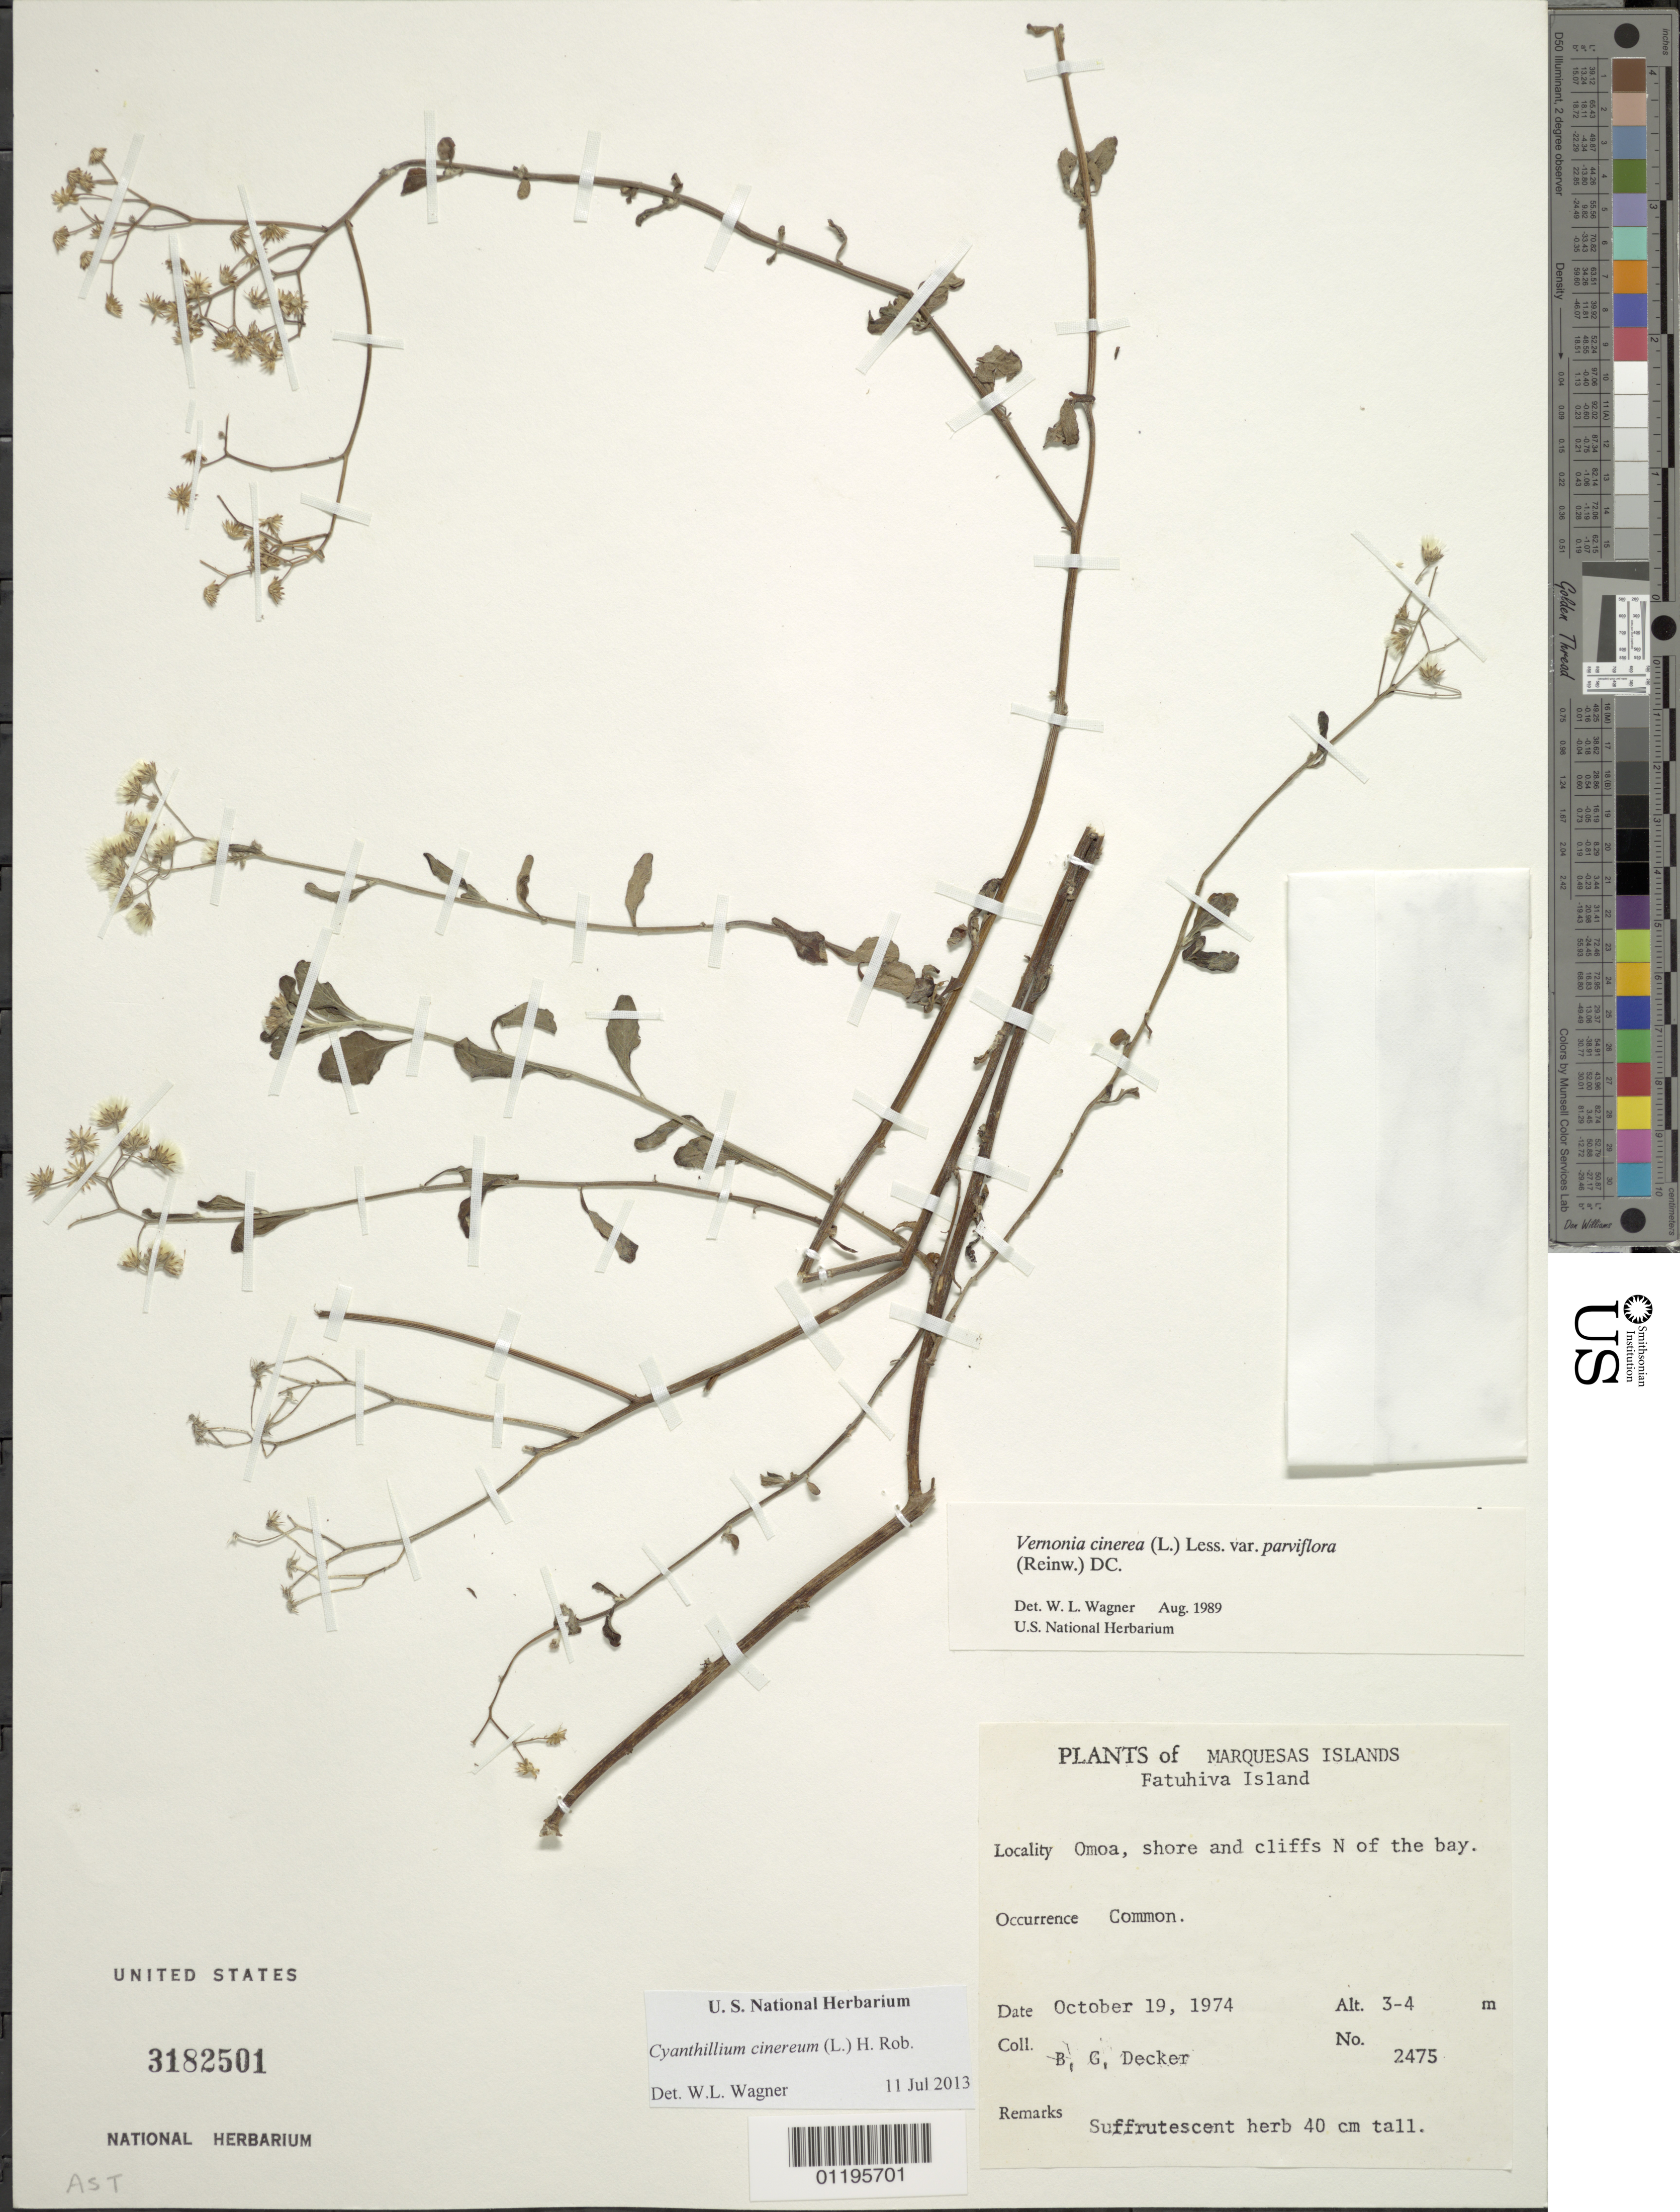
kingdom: Plantae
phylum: Tracheophyta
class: Magnoliopsida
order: Asterales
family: Asteraceae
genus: Cyanthillium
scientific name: Cyanthillium cinereum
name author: (L.) H. Rob.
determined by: Wagner, W. L., (BOT), Smithsonian Institution - National Museum of Natural History (UNITED STATES)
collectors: B. G. Decker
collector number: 2475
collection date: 1974-10-19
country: French Polynesia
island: Fatu Hiva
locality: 'Omo'a, shore and cliffs N of bay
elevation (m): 3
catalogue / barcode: US 3182501